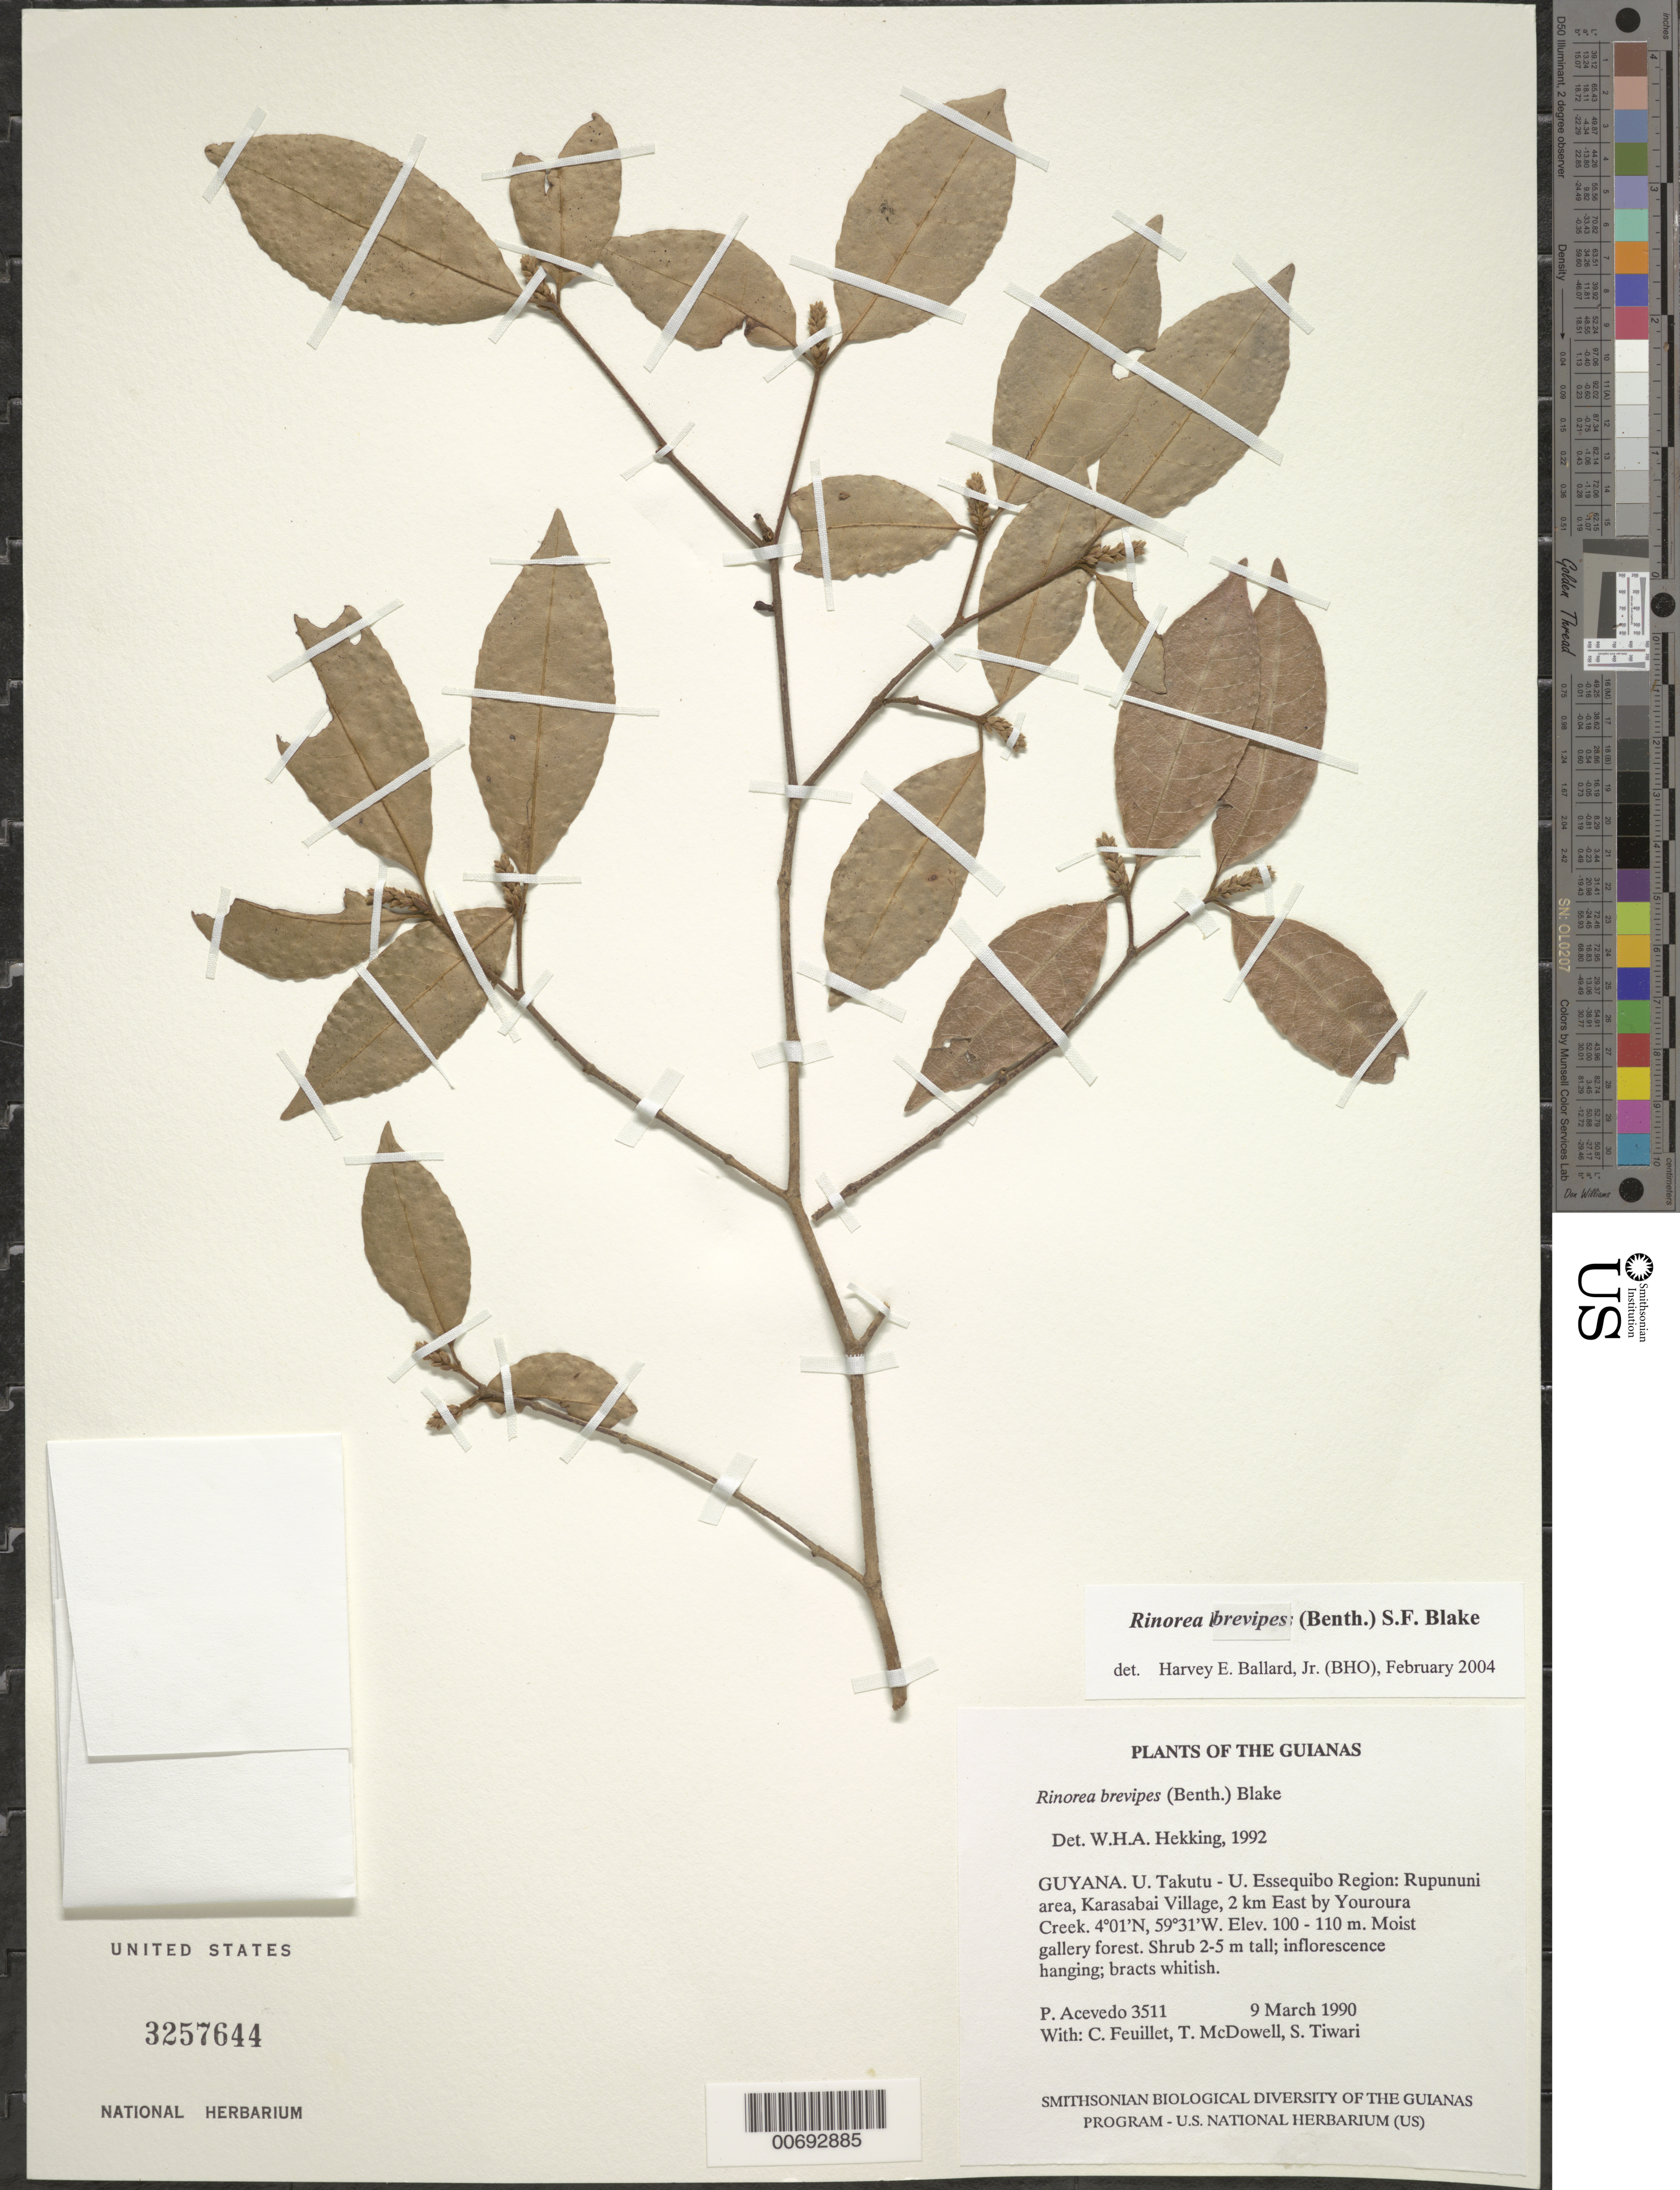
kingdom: Plantae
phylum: Tracheophyta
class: Magnoliopsida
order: Malpighiales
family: Violaceae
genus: Rinorea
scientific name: Rinorea brevipes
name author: (Benth.) S.F. Blake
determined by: Hekking, W. H. A.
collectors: P. Acevedo-Rodr., C. Feuillet, T. McDowell & S. Tiwari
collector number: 3511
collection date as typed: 09 Mar 1990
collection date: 1990-03-09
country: Guyana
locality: U. Takutu - U. Essequibo. Rupununi area, Karasabai Village, 2 km East by Youroura Creek.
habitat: Moist gallery forest.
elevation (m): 100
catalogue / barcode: US 3257644